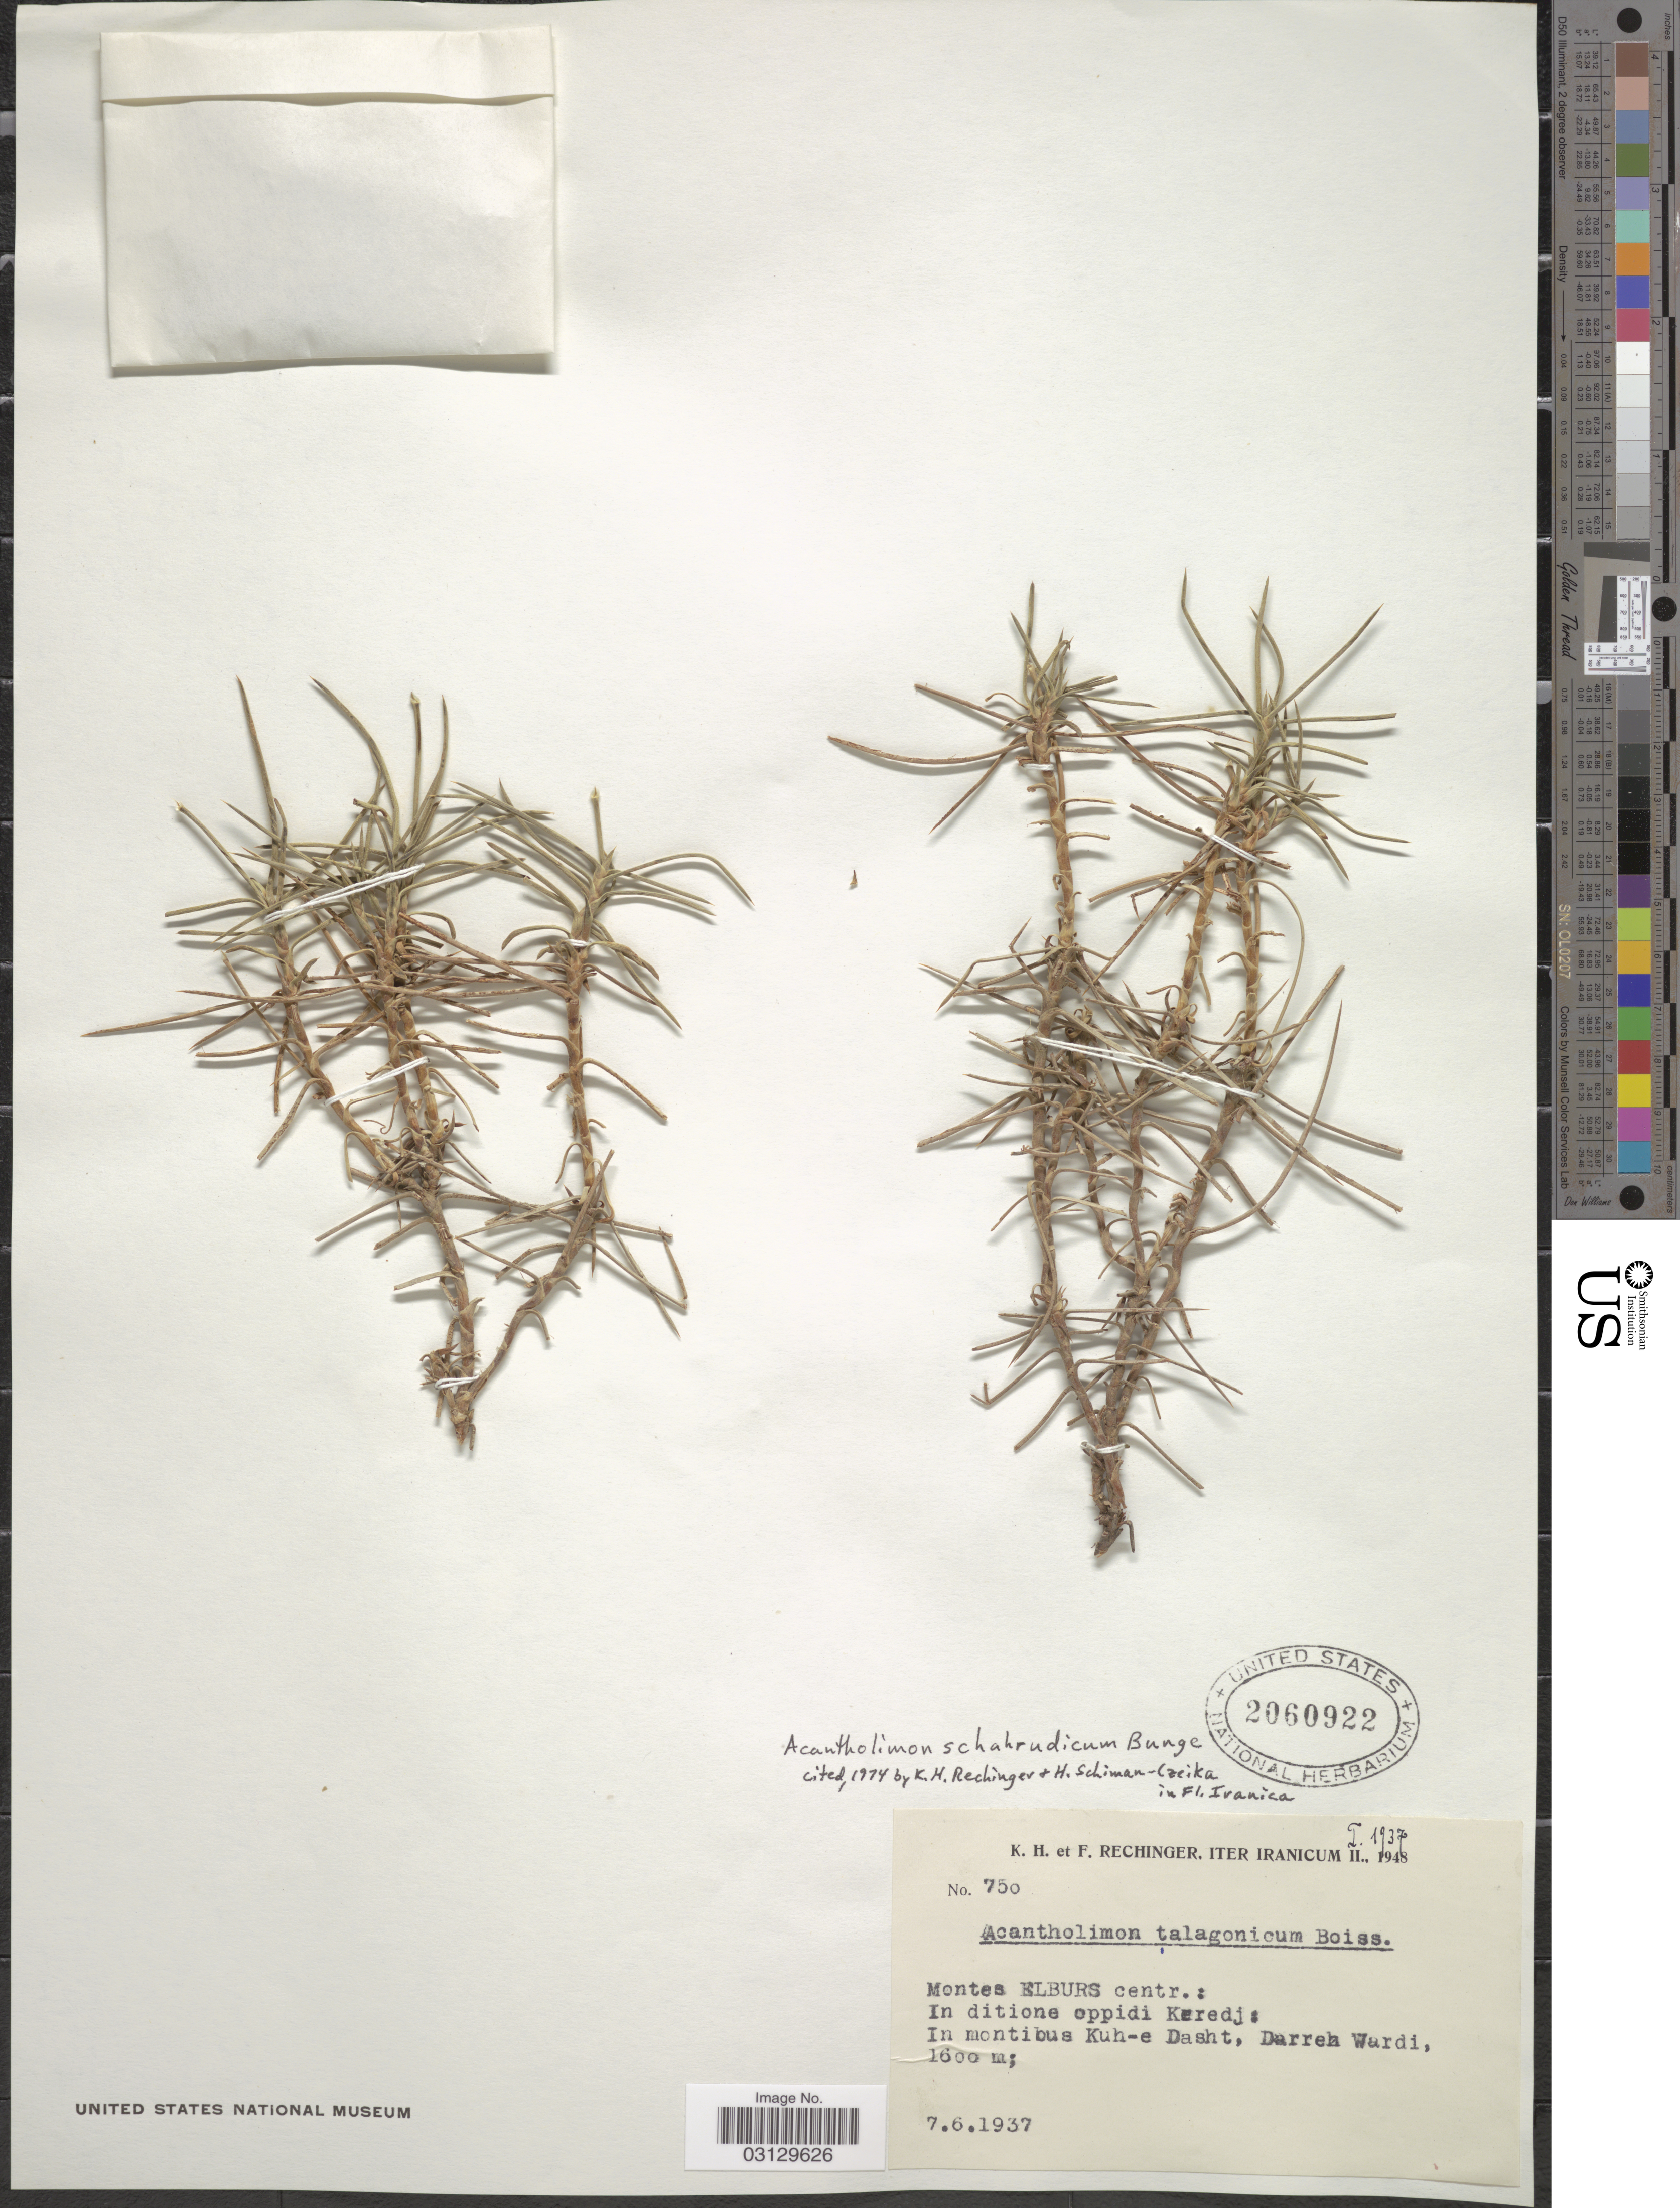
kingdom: Plantae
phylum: Tracheophyta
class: Magnoliopsida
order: Caryophyllales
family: Plumbaginaceae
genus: Acantholimon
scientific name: Acantholimon schahrudicum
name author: Bunge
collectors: K. H. Rechinger & F. Rechinger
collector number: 750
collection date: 1937-06-07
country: Iran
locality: Montes Elburs centr.: In ditione oppidi Keredj: In montibus Kuh-e Dasht, Darreh Wardi.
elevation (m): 1600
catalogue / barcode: US 2060922